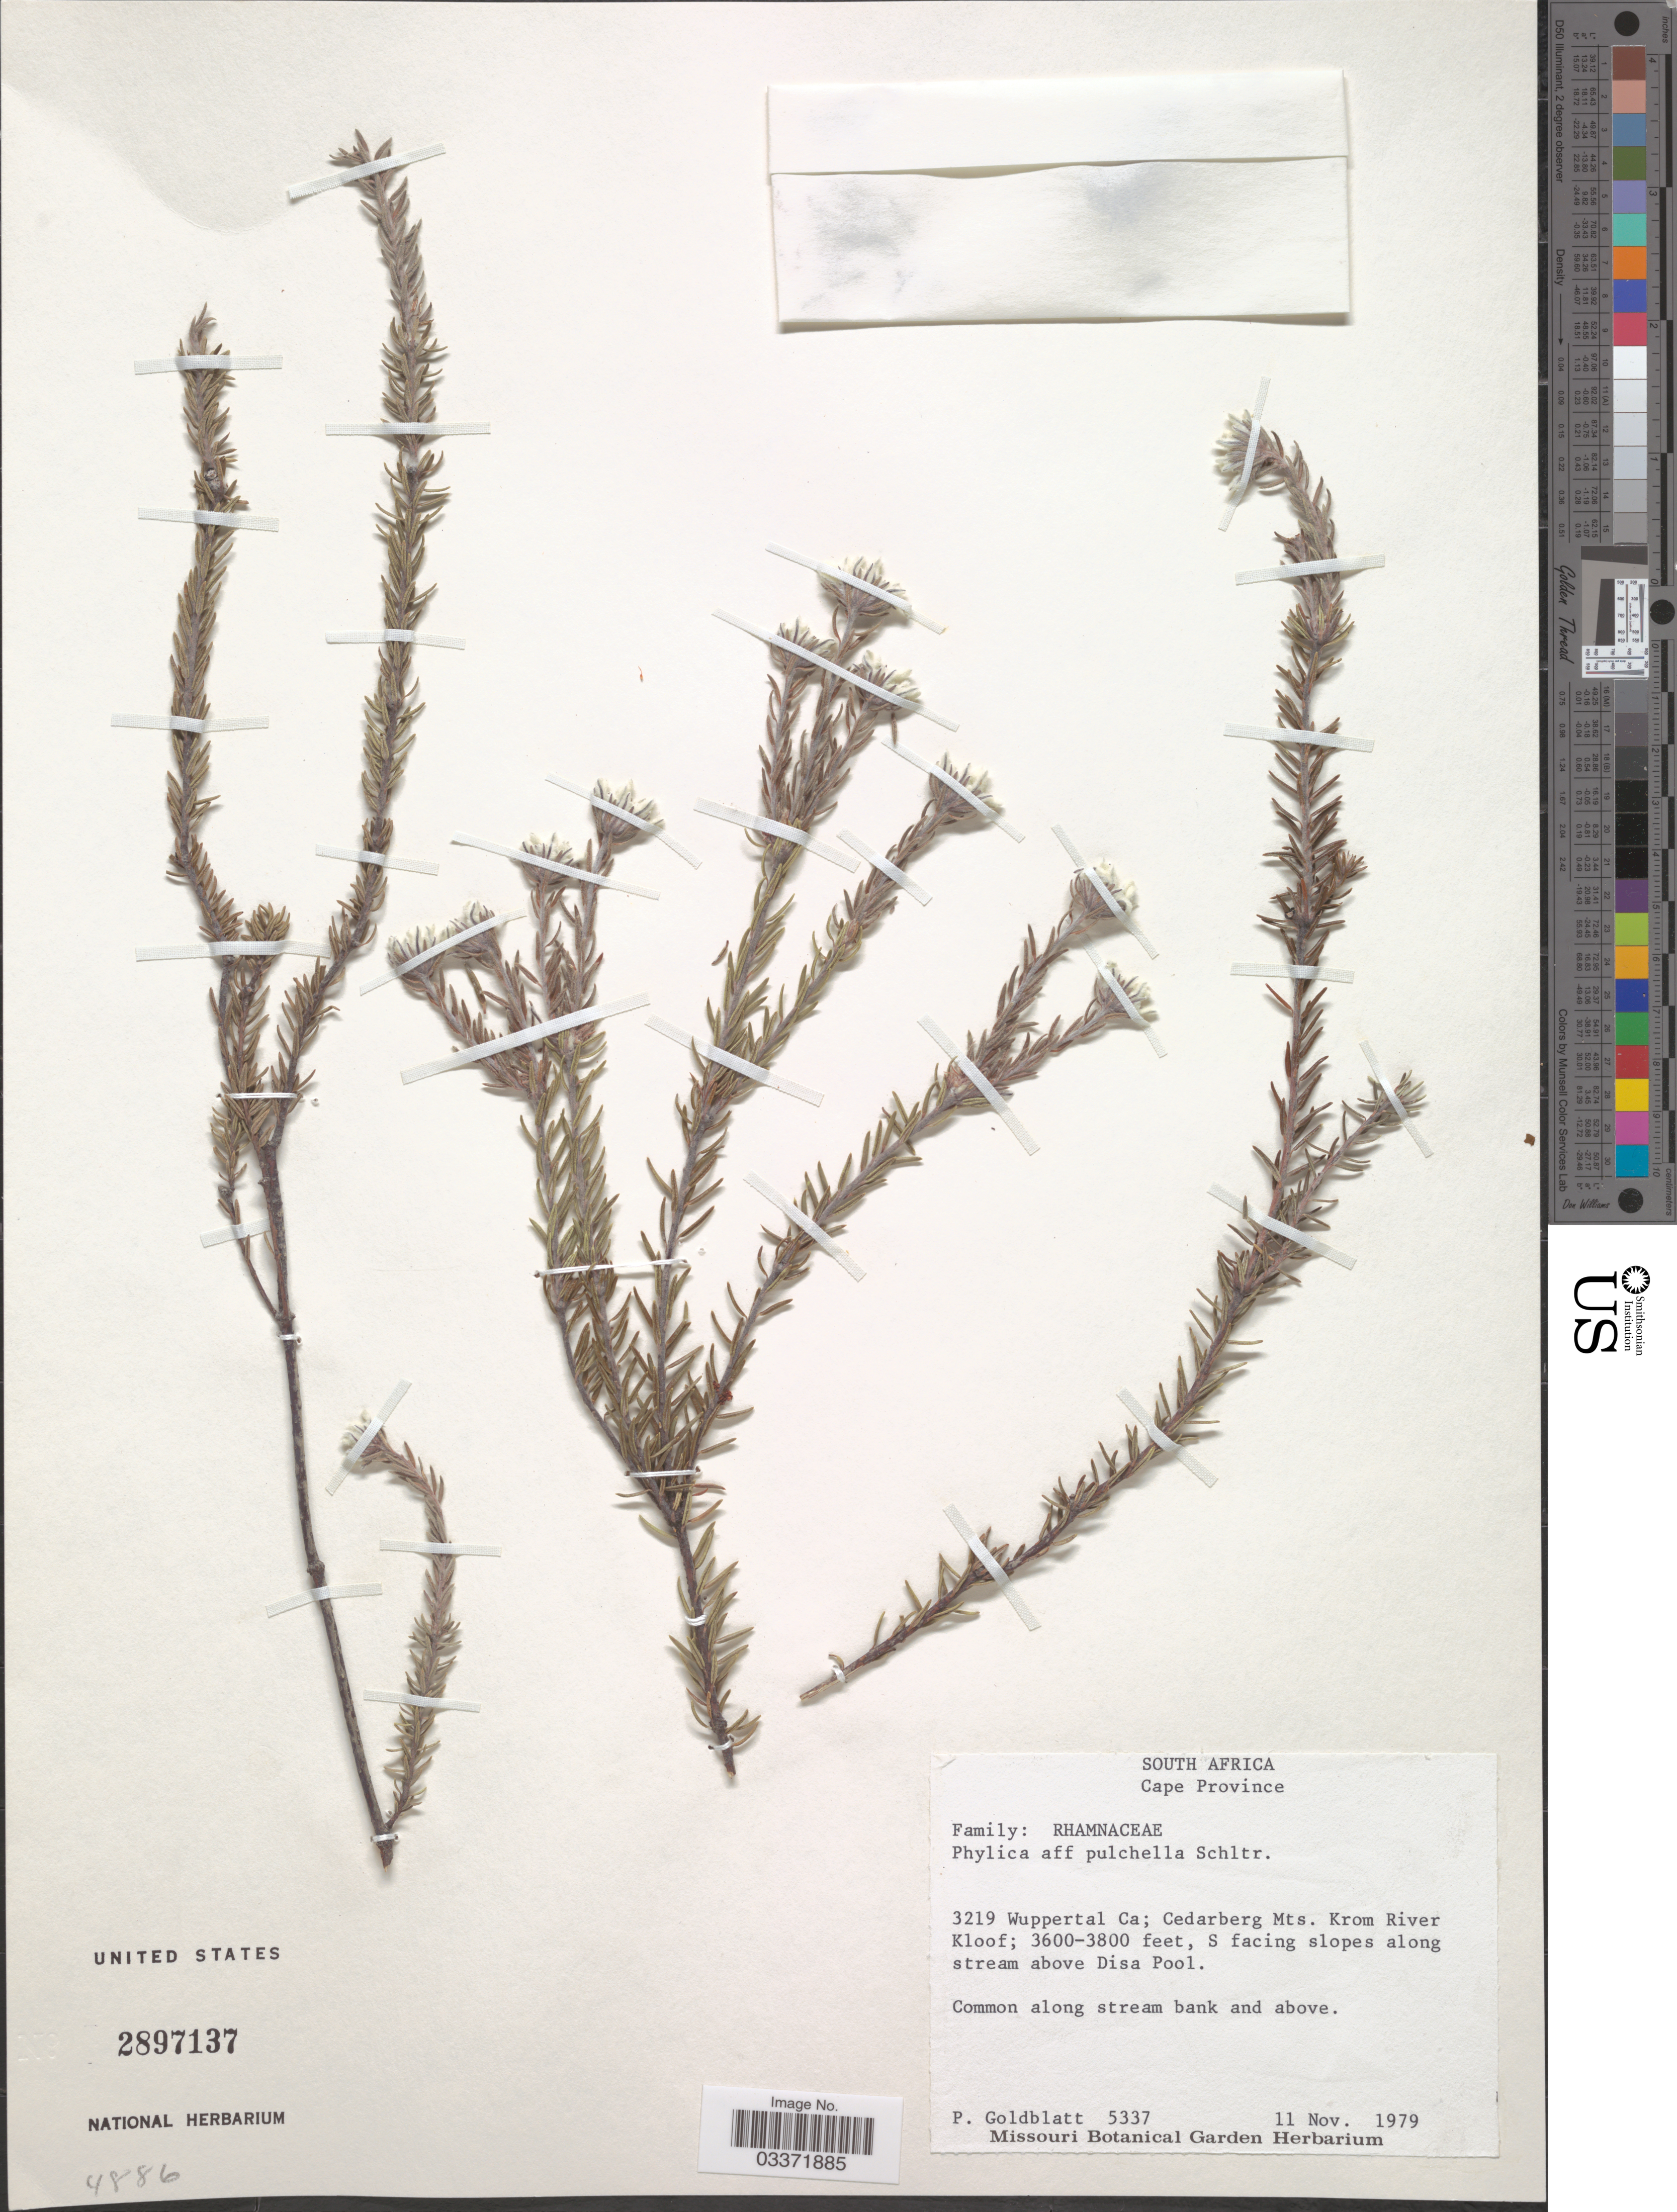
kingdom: Plantae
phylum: Tracheophyta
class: Magnoliopsida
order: Rosales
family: Rhamnaceae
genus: Phylica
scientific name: Phylica pulchella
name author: Schltr.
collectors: P. Goldblatt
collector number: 5337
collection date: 1979-11-11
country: South Africa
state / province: Western Cape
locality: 3219 Wuppertal Ca; Cedarberg Mts. Krom River Kloof, S facing slopes along stream above Disa Pool.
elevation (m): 1097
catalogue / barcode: US 2897137